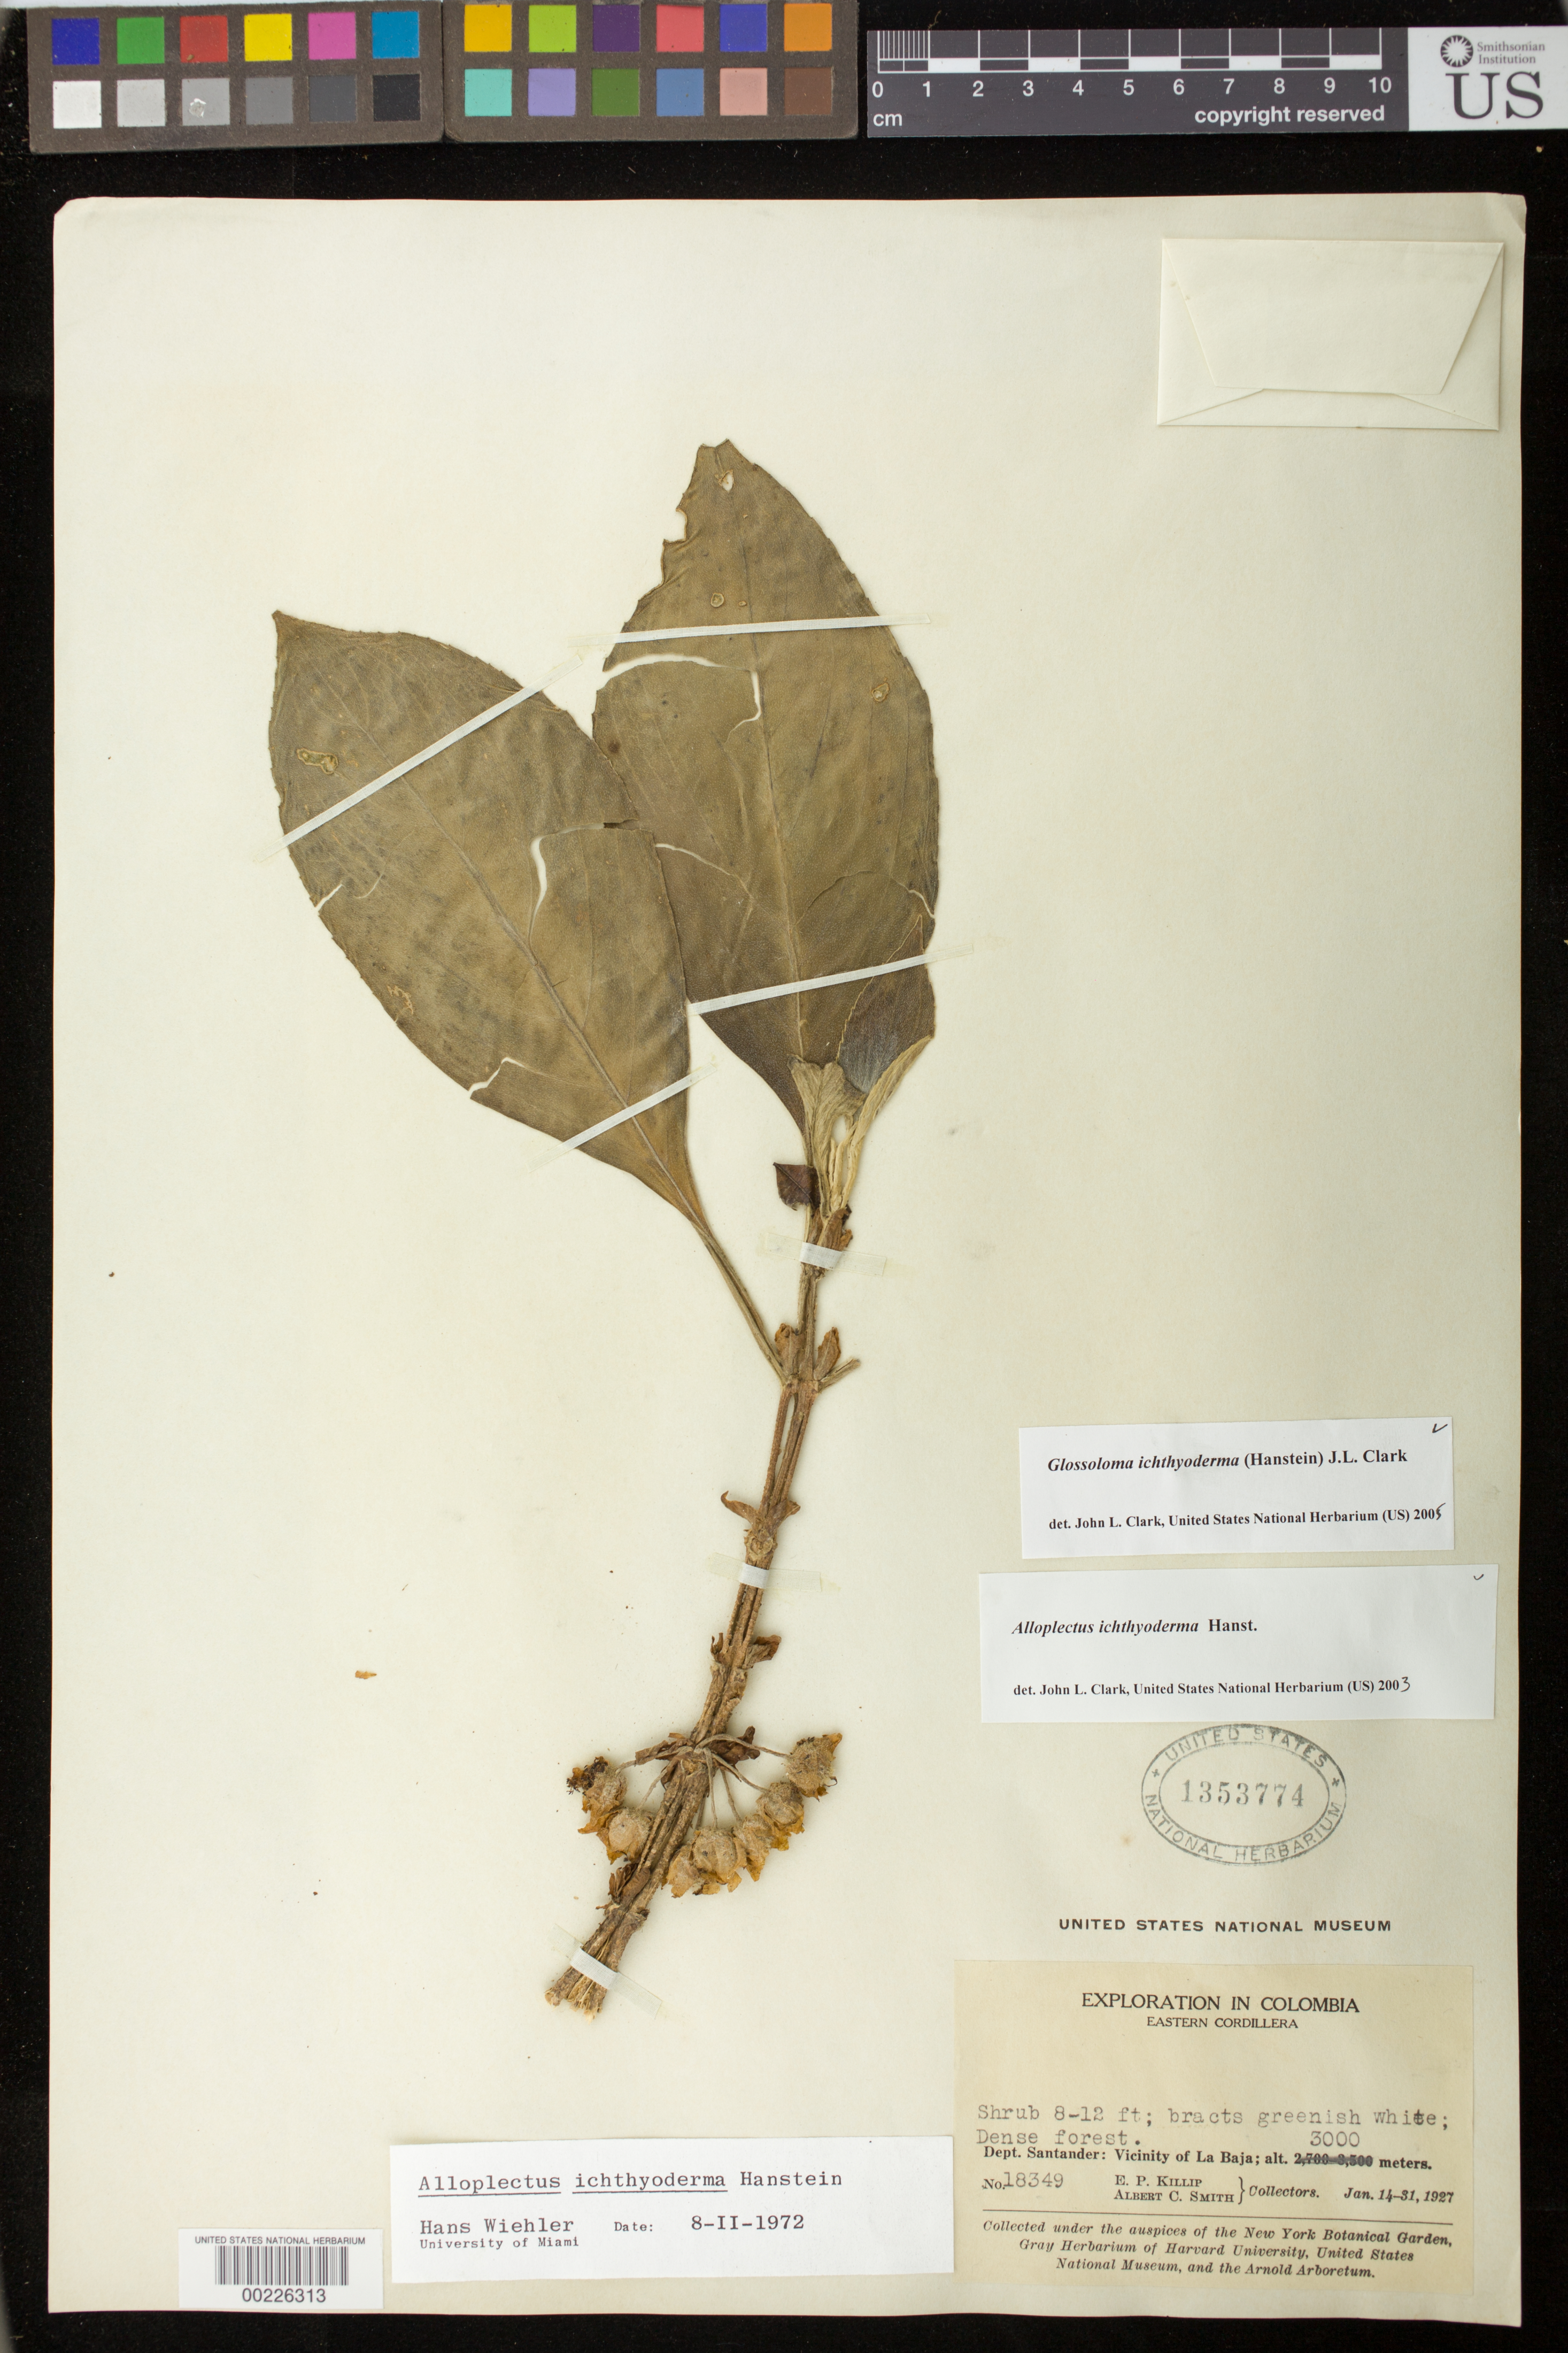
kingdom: Plantae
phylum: Tracheophyta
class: Magnoliopsida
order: Lamiales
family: Gesneriaceae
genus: Glossoloma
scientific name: Glossoloma ichthyoderma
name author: (Hanst.) J.L. Clark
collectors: E. P. Killip & A. C. Smith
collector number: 18349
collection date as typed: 14-31 Jan 1927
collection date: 1927-01-14/1927-01-31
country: Colombia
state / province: Santander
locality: Eastern Cordillera, vicinity of La Baja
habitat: Dense forest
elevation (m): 3000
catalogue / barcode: US 1353774